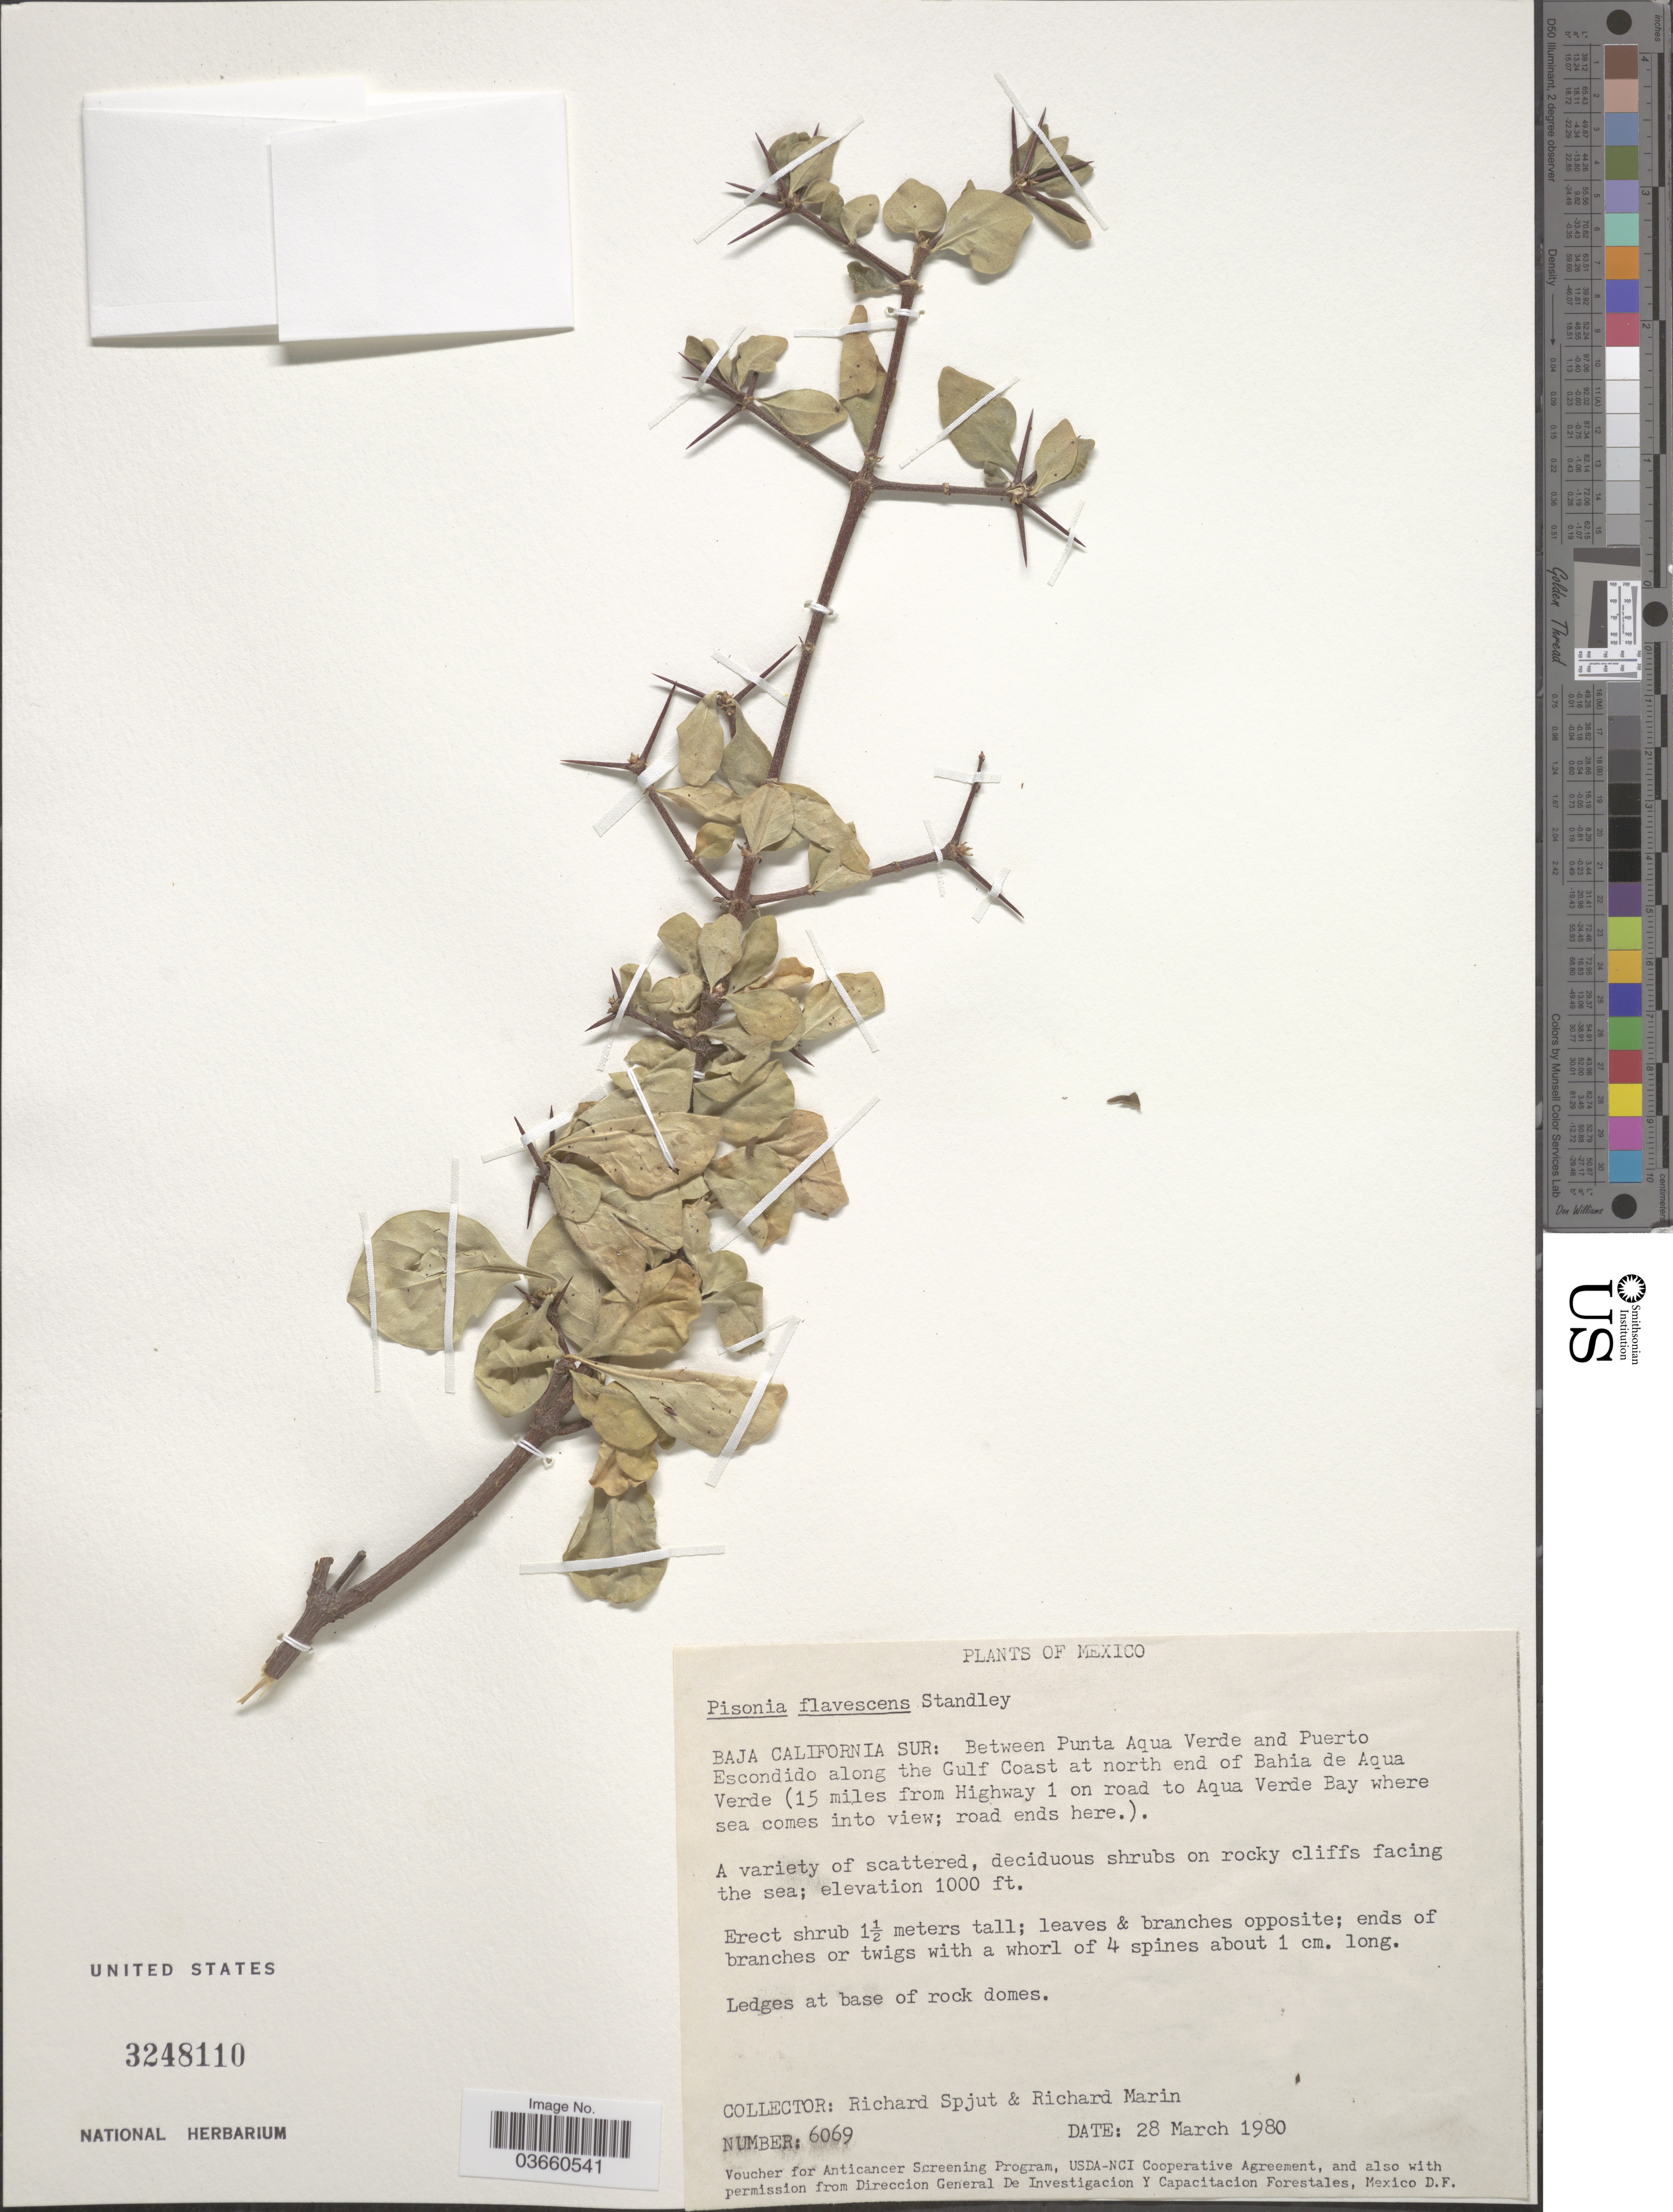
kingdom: Plantae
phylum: Tracheophyta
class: Magnoliopsida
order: Caryophyllales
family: Nyctaginaceae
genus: Pisonia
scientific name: Pisonia flavescens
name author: Standl.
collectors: R. Spjut & R. Marin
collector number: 6069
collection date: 1980-03-28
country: Mexico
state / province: Baja California Sur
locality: Between Santa Punta Aqua Verde and Puerto Escondido along the Gulf Coast at north end of Bahia de Aqua Verde (15 miles from Highway 1 on road to Aqua Verde Bay).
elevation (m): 305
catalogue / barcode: US 3248110